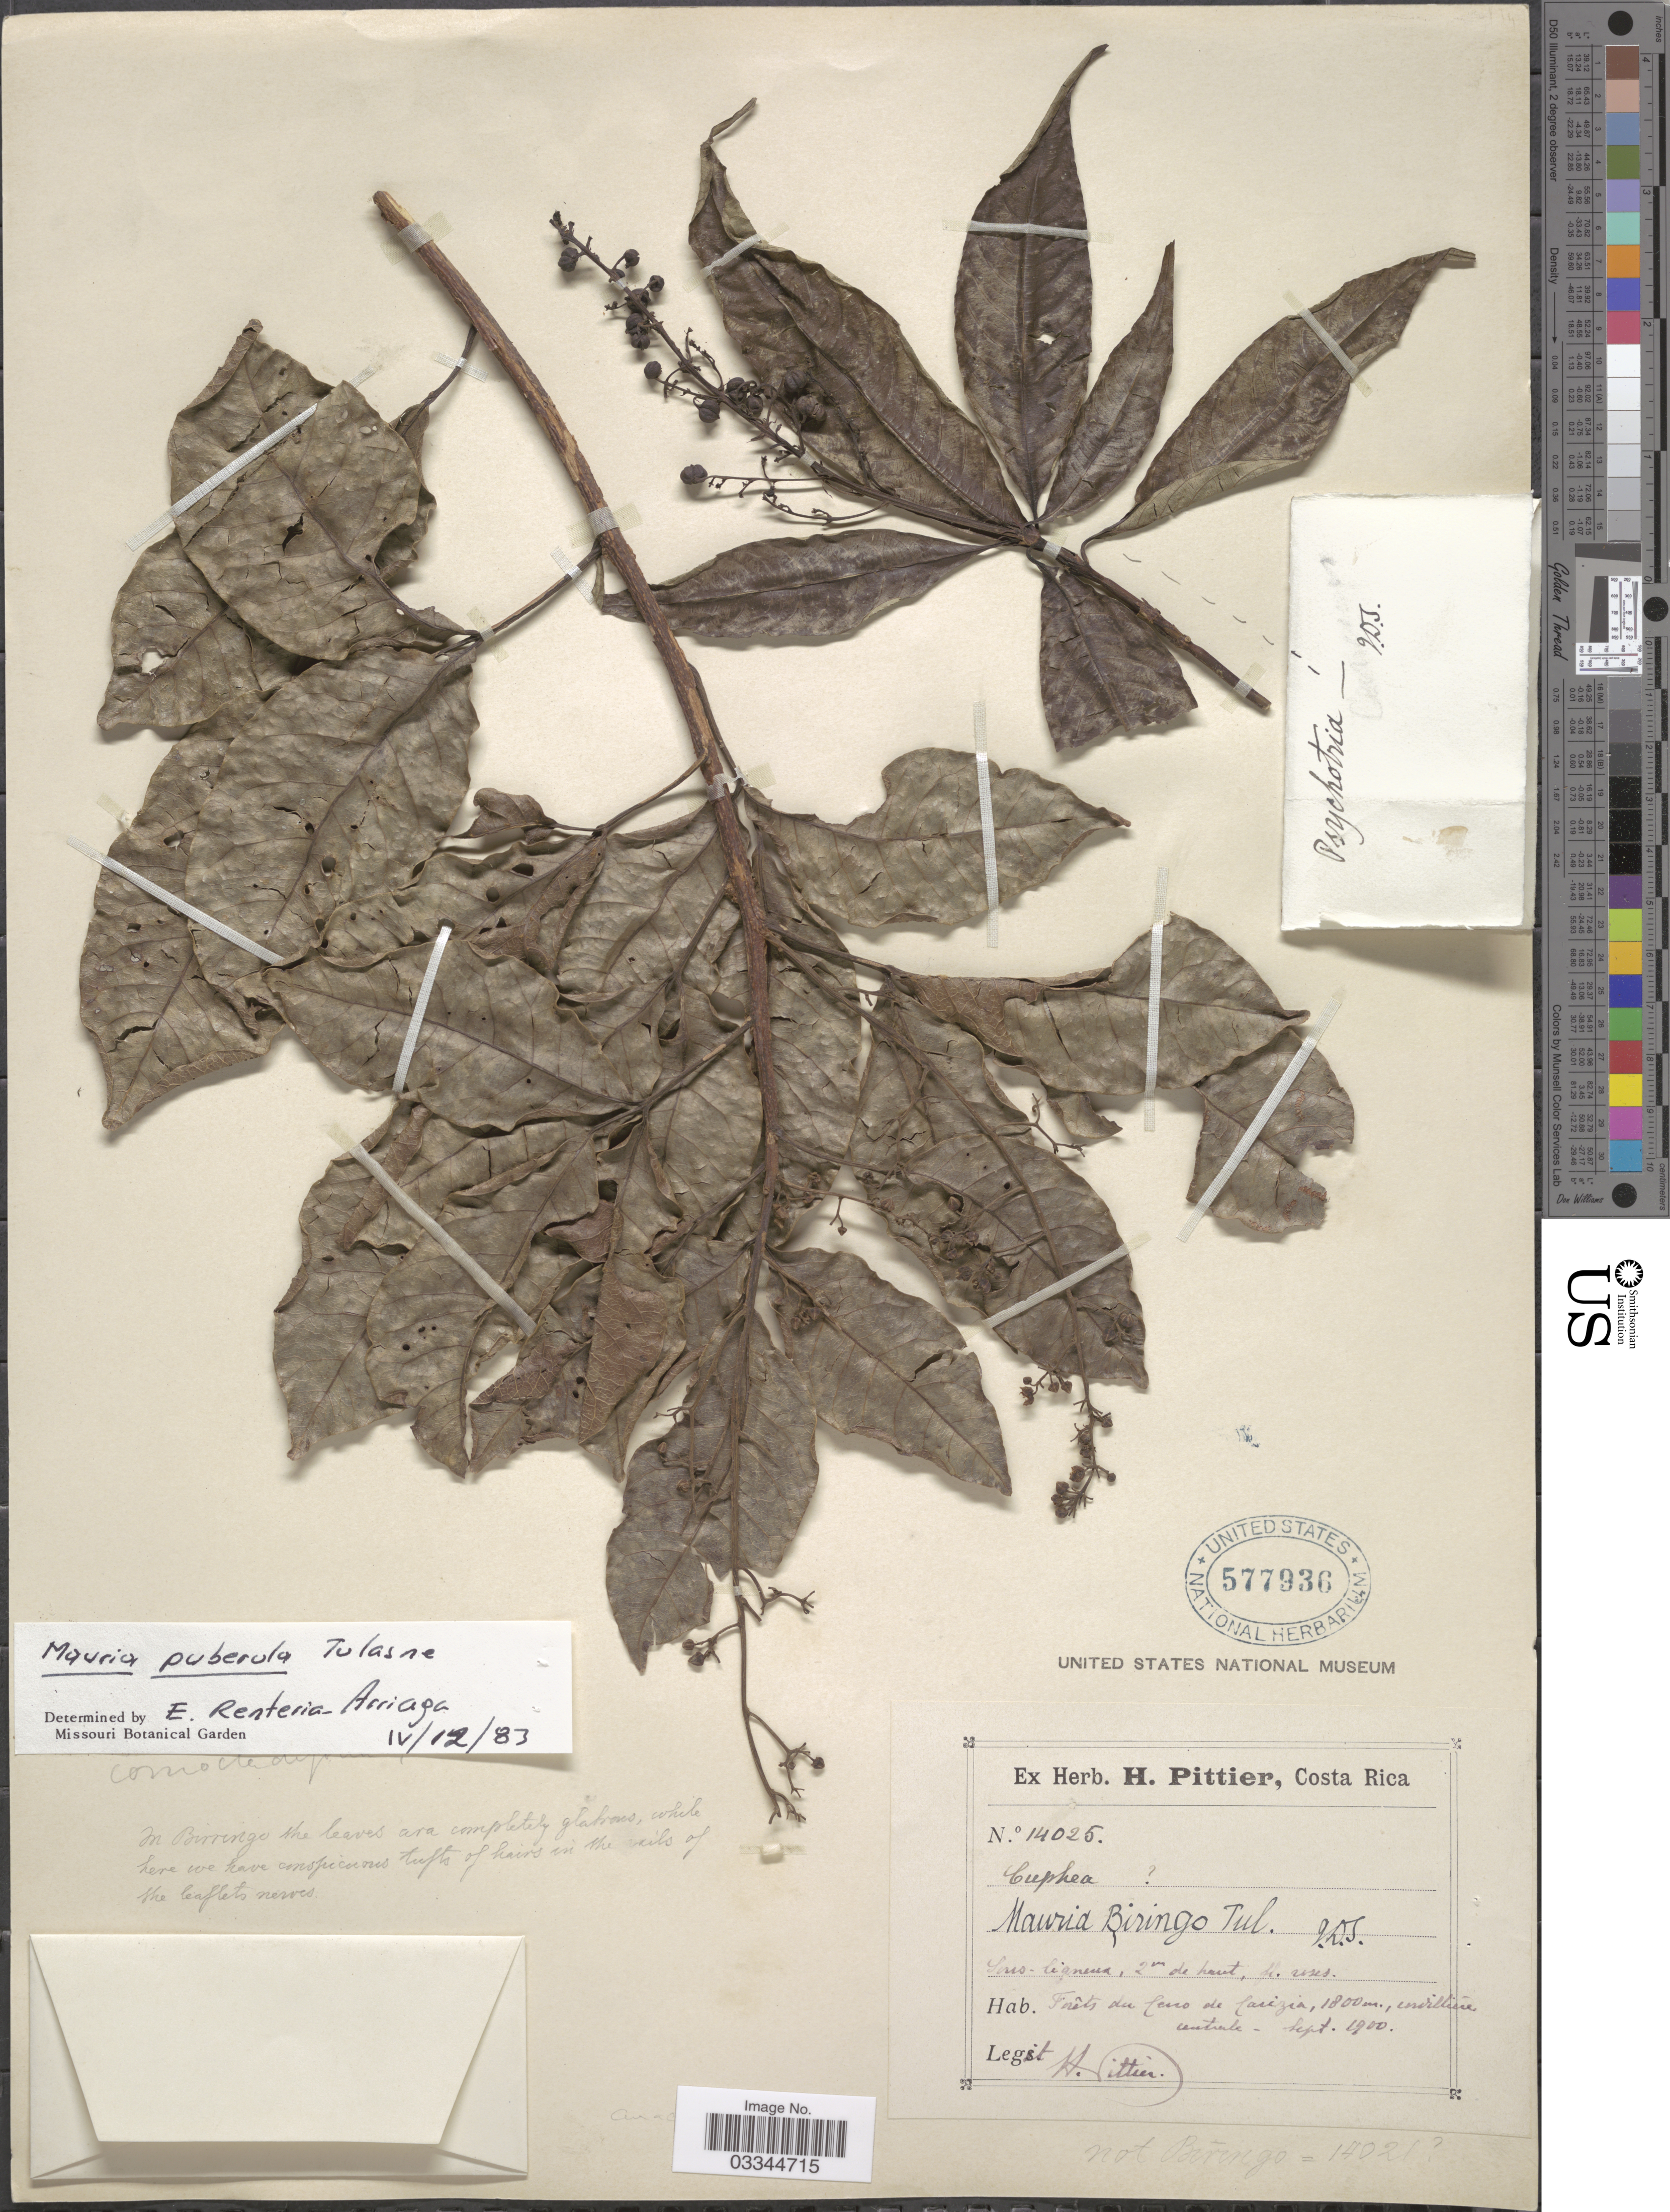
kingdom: Plantae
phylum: Tracheophyta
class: Magnoliopsida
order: Sapindales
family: Anacardiaceae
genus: Mauria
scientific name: Mauria puberula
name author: Tul.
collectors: H. F. Pittier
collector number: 14025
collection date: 1900-09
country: Costa Rica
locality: Forêts du Cerro de Carizia [forests of Cerro de Carizia]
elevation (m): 1800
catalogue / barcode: US 577936